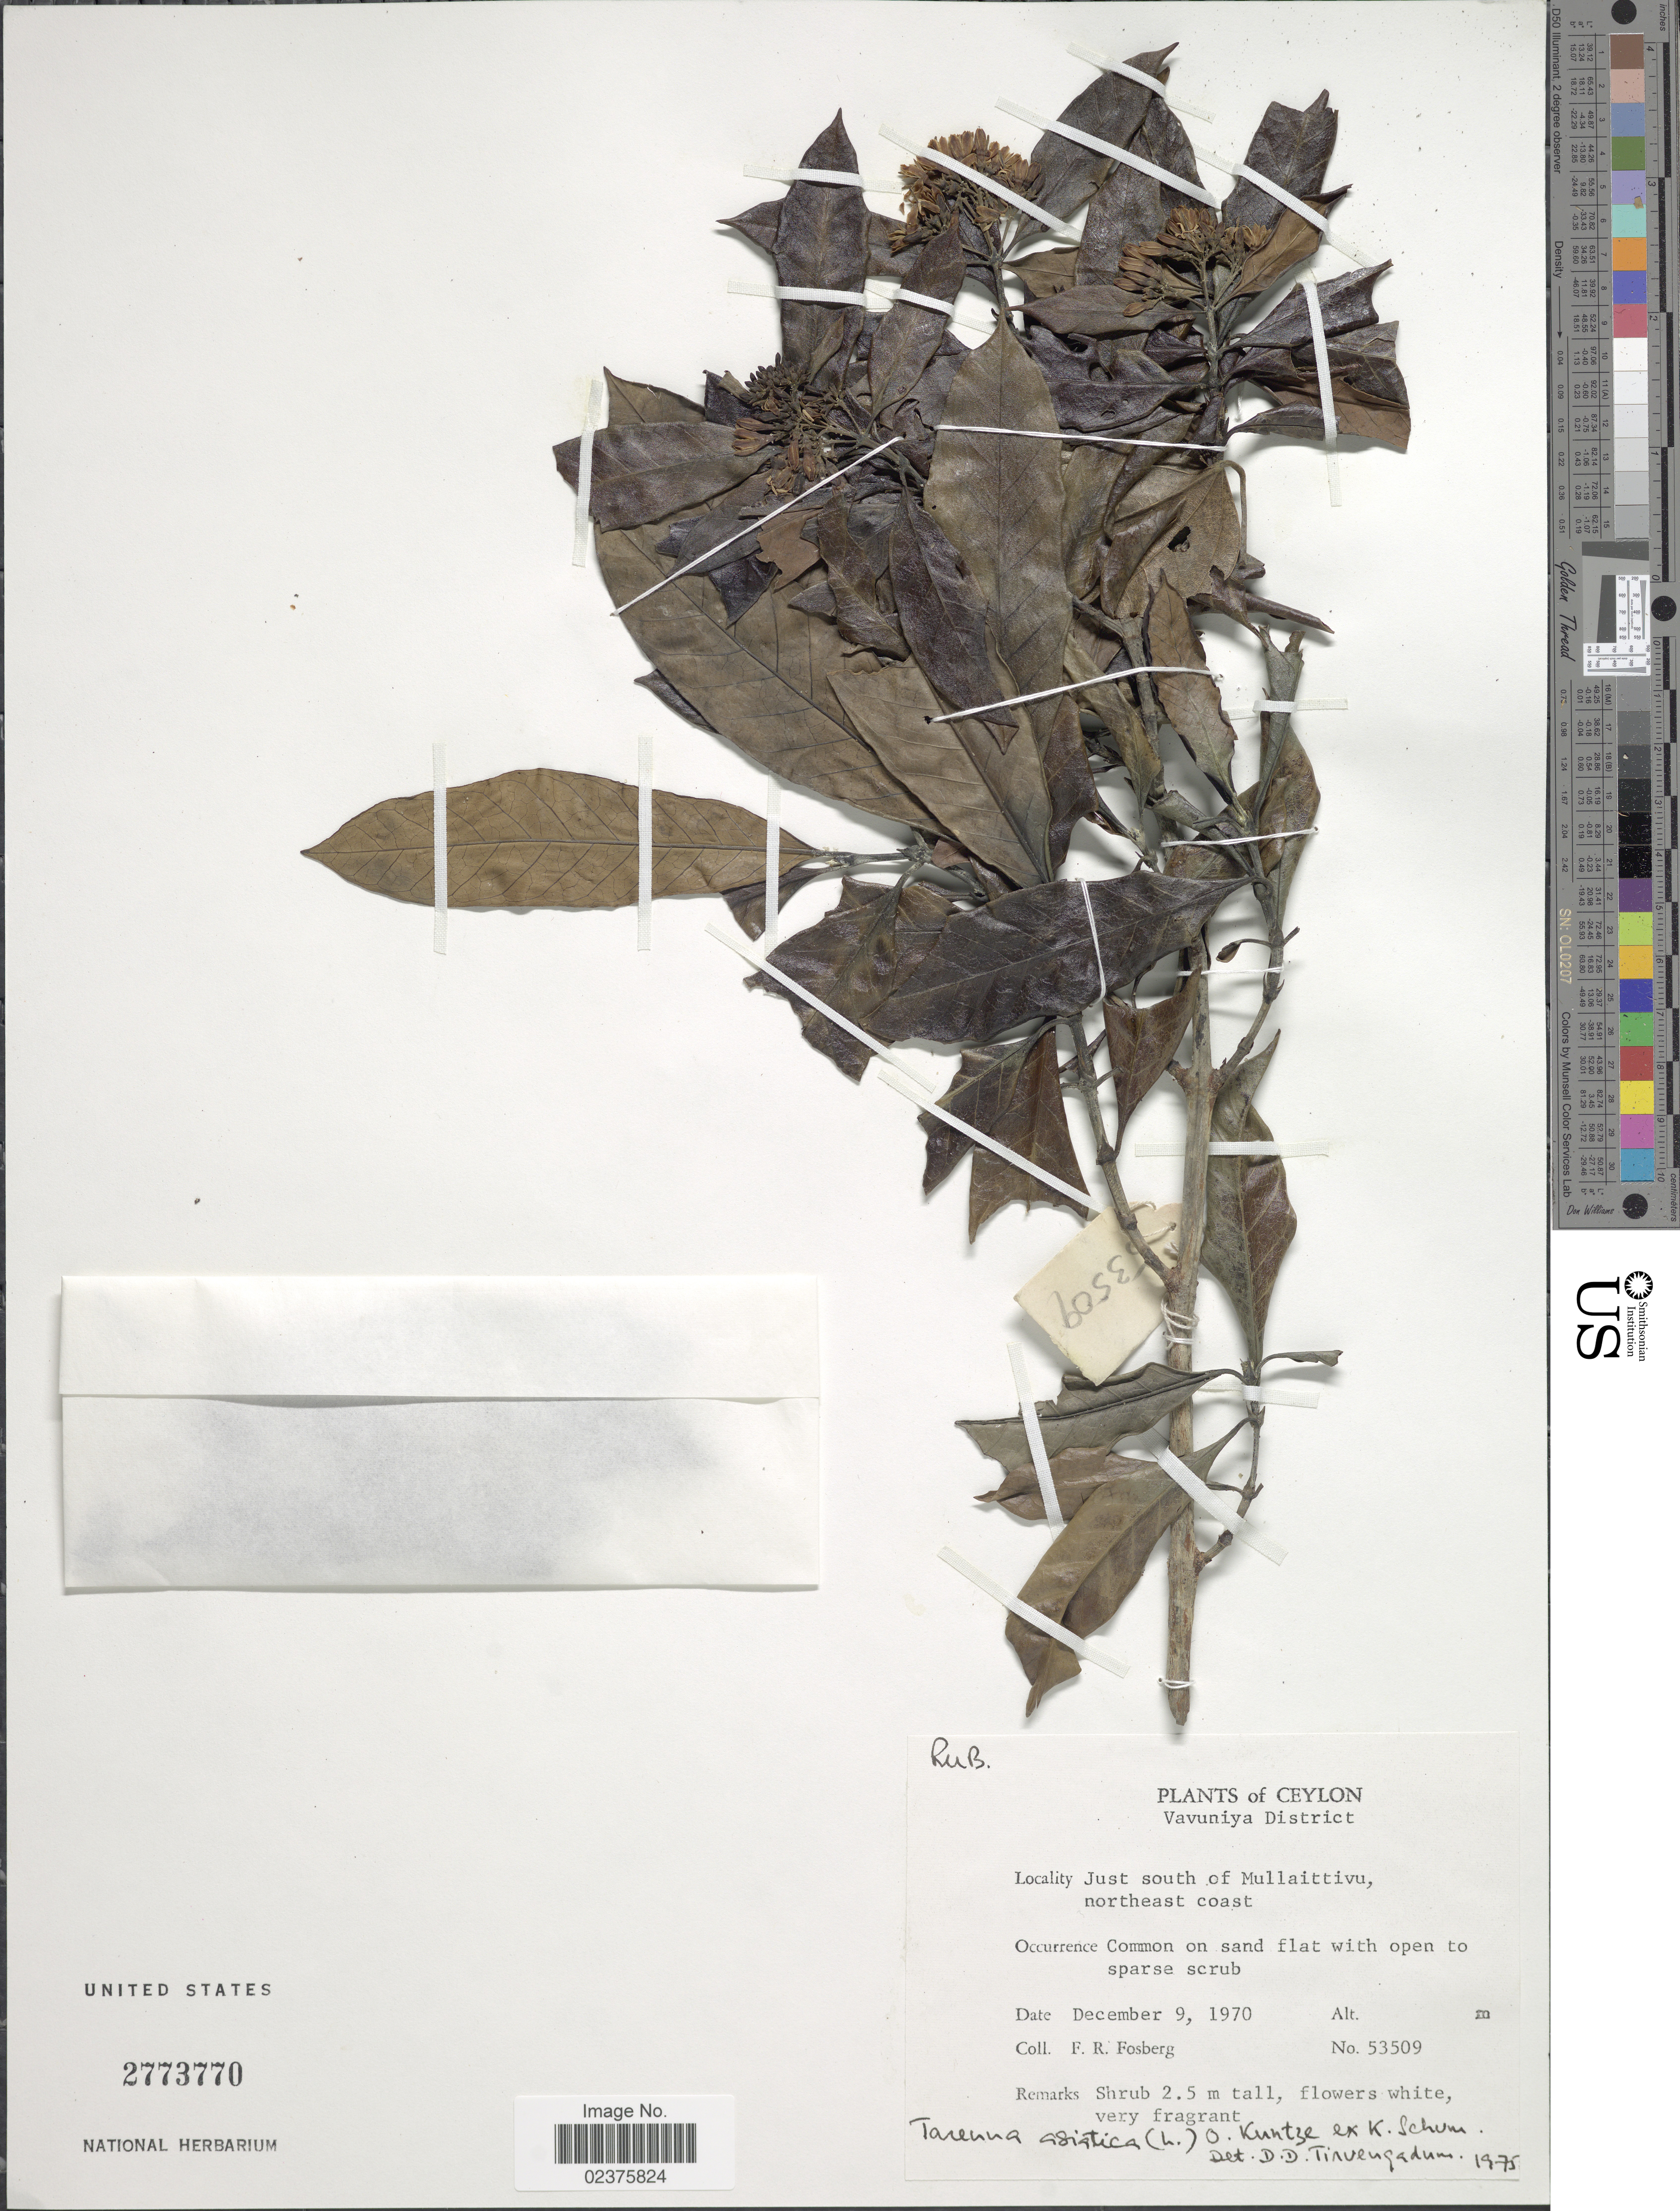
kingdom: Plantae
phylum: Tracheophyta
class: Magnoliopsida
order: Gentianales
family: Rubiaceae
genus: Tarenna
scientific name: Tarenna asiatica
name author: (L.) Kuntze ex K. Schum.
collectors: F. R. Fosberg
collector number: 53509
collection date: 1970-12-09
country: Sri Lanka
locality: Ceylon, Vavuniya District, just south of Mullaittivu, northeast coast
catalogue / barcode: US 2773770